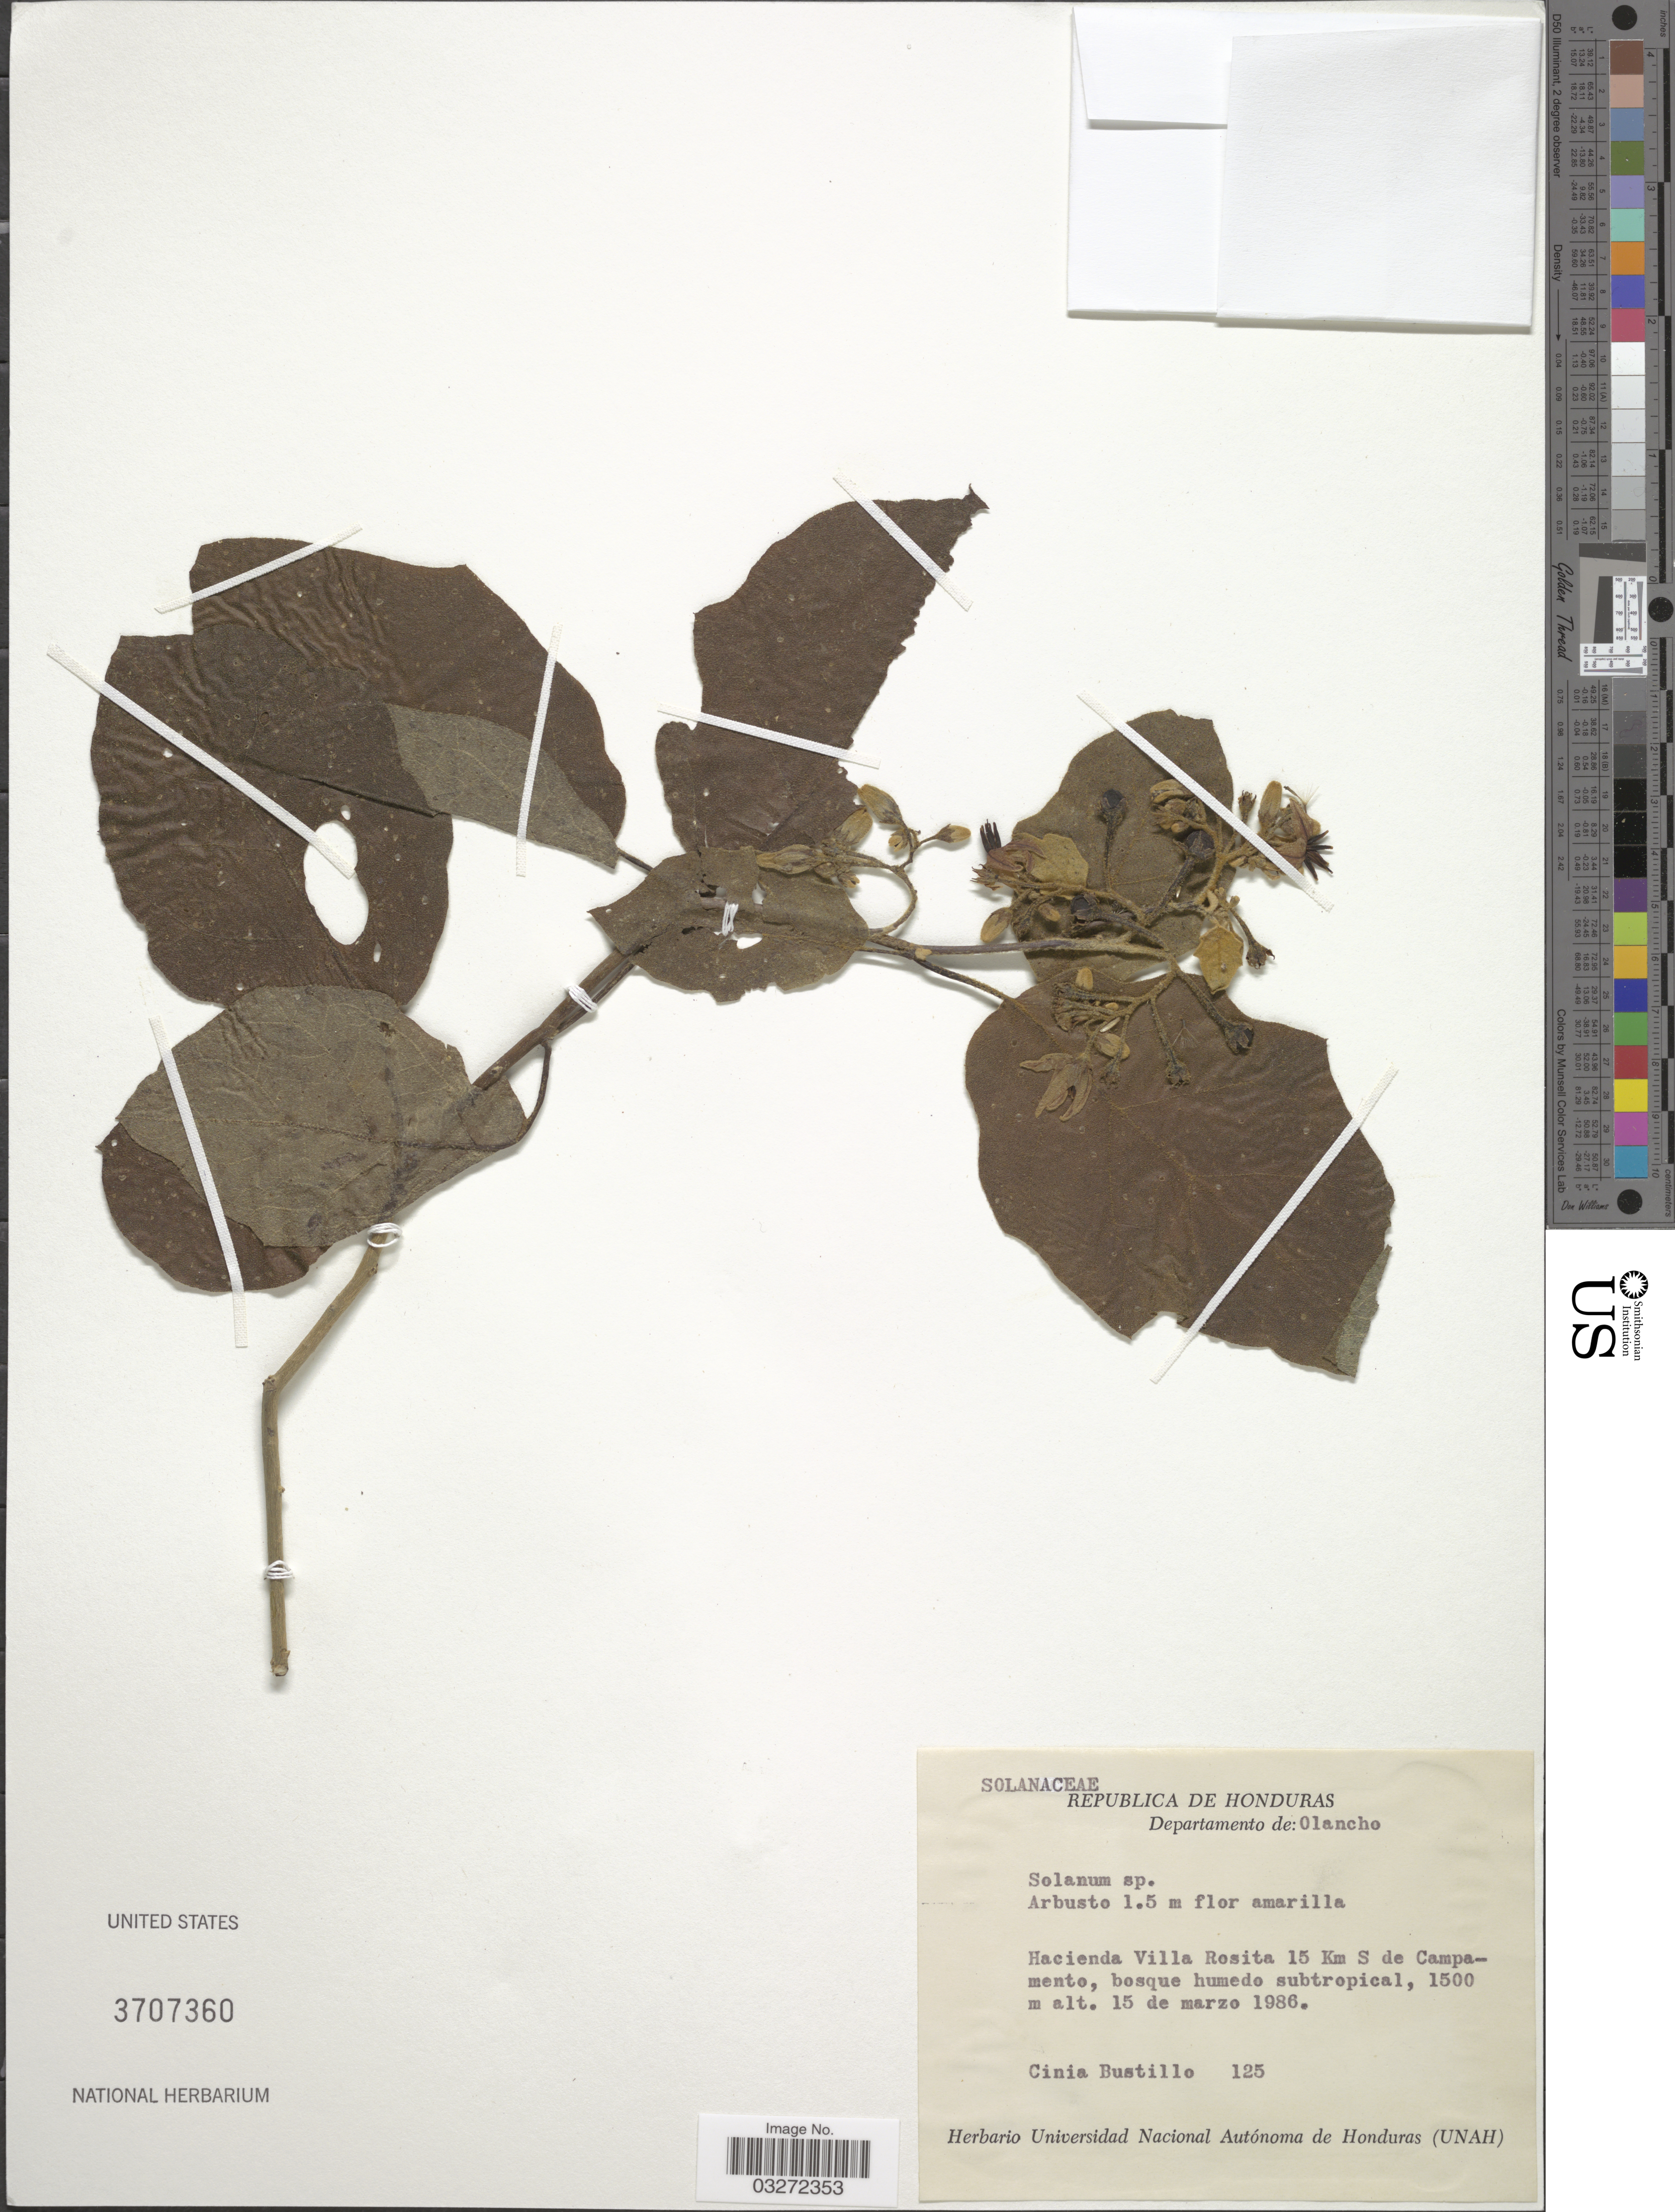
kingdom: Plantae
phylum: Tracheophyta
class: Magnoliopsida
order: Solanales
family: Solanaceae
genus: Solanum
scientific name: Solanum sp.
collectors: C. Bustillo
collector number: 125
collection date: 1986-03-15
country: Honduras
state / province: Olancho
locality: Departamento de: Olancho, Hacienda Villa Rosita 15 Km S de Campamento.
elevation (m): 1500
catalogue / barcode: US 3707360